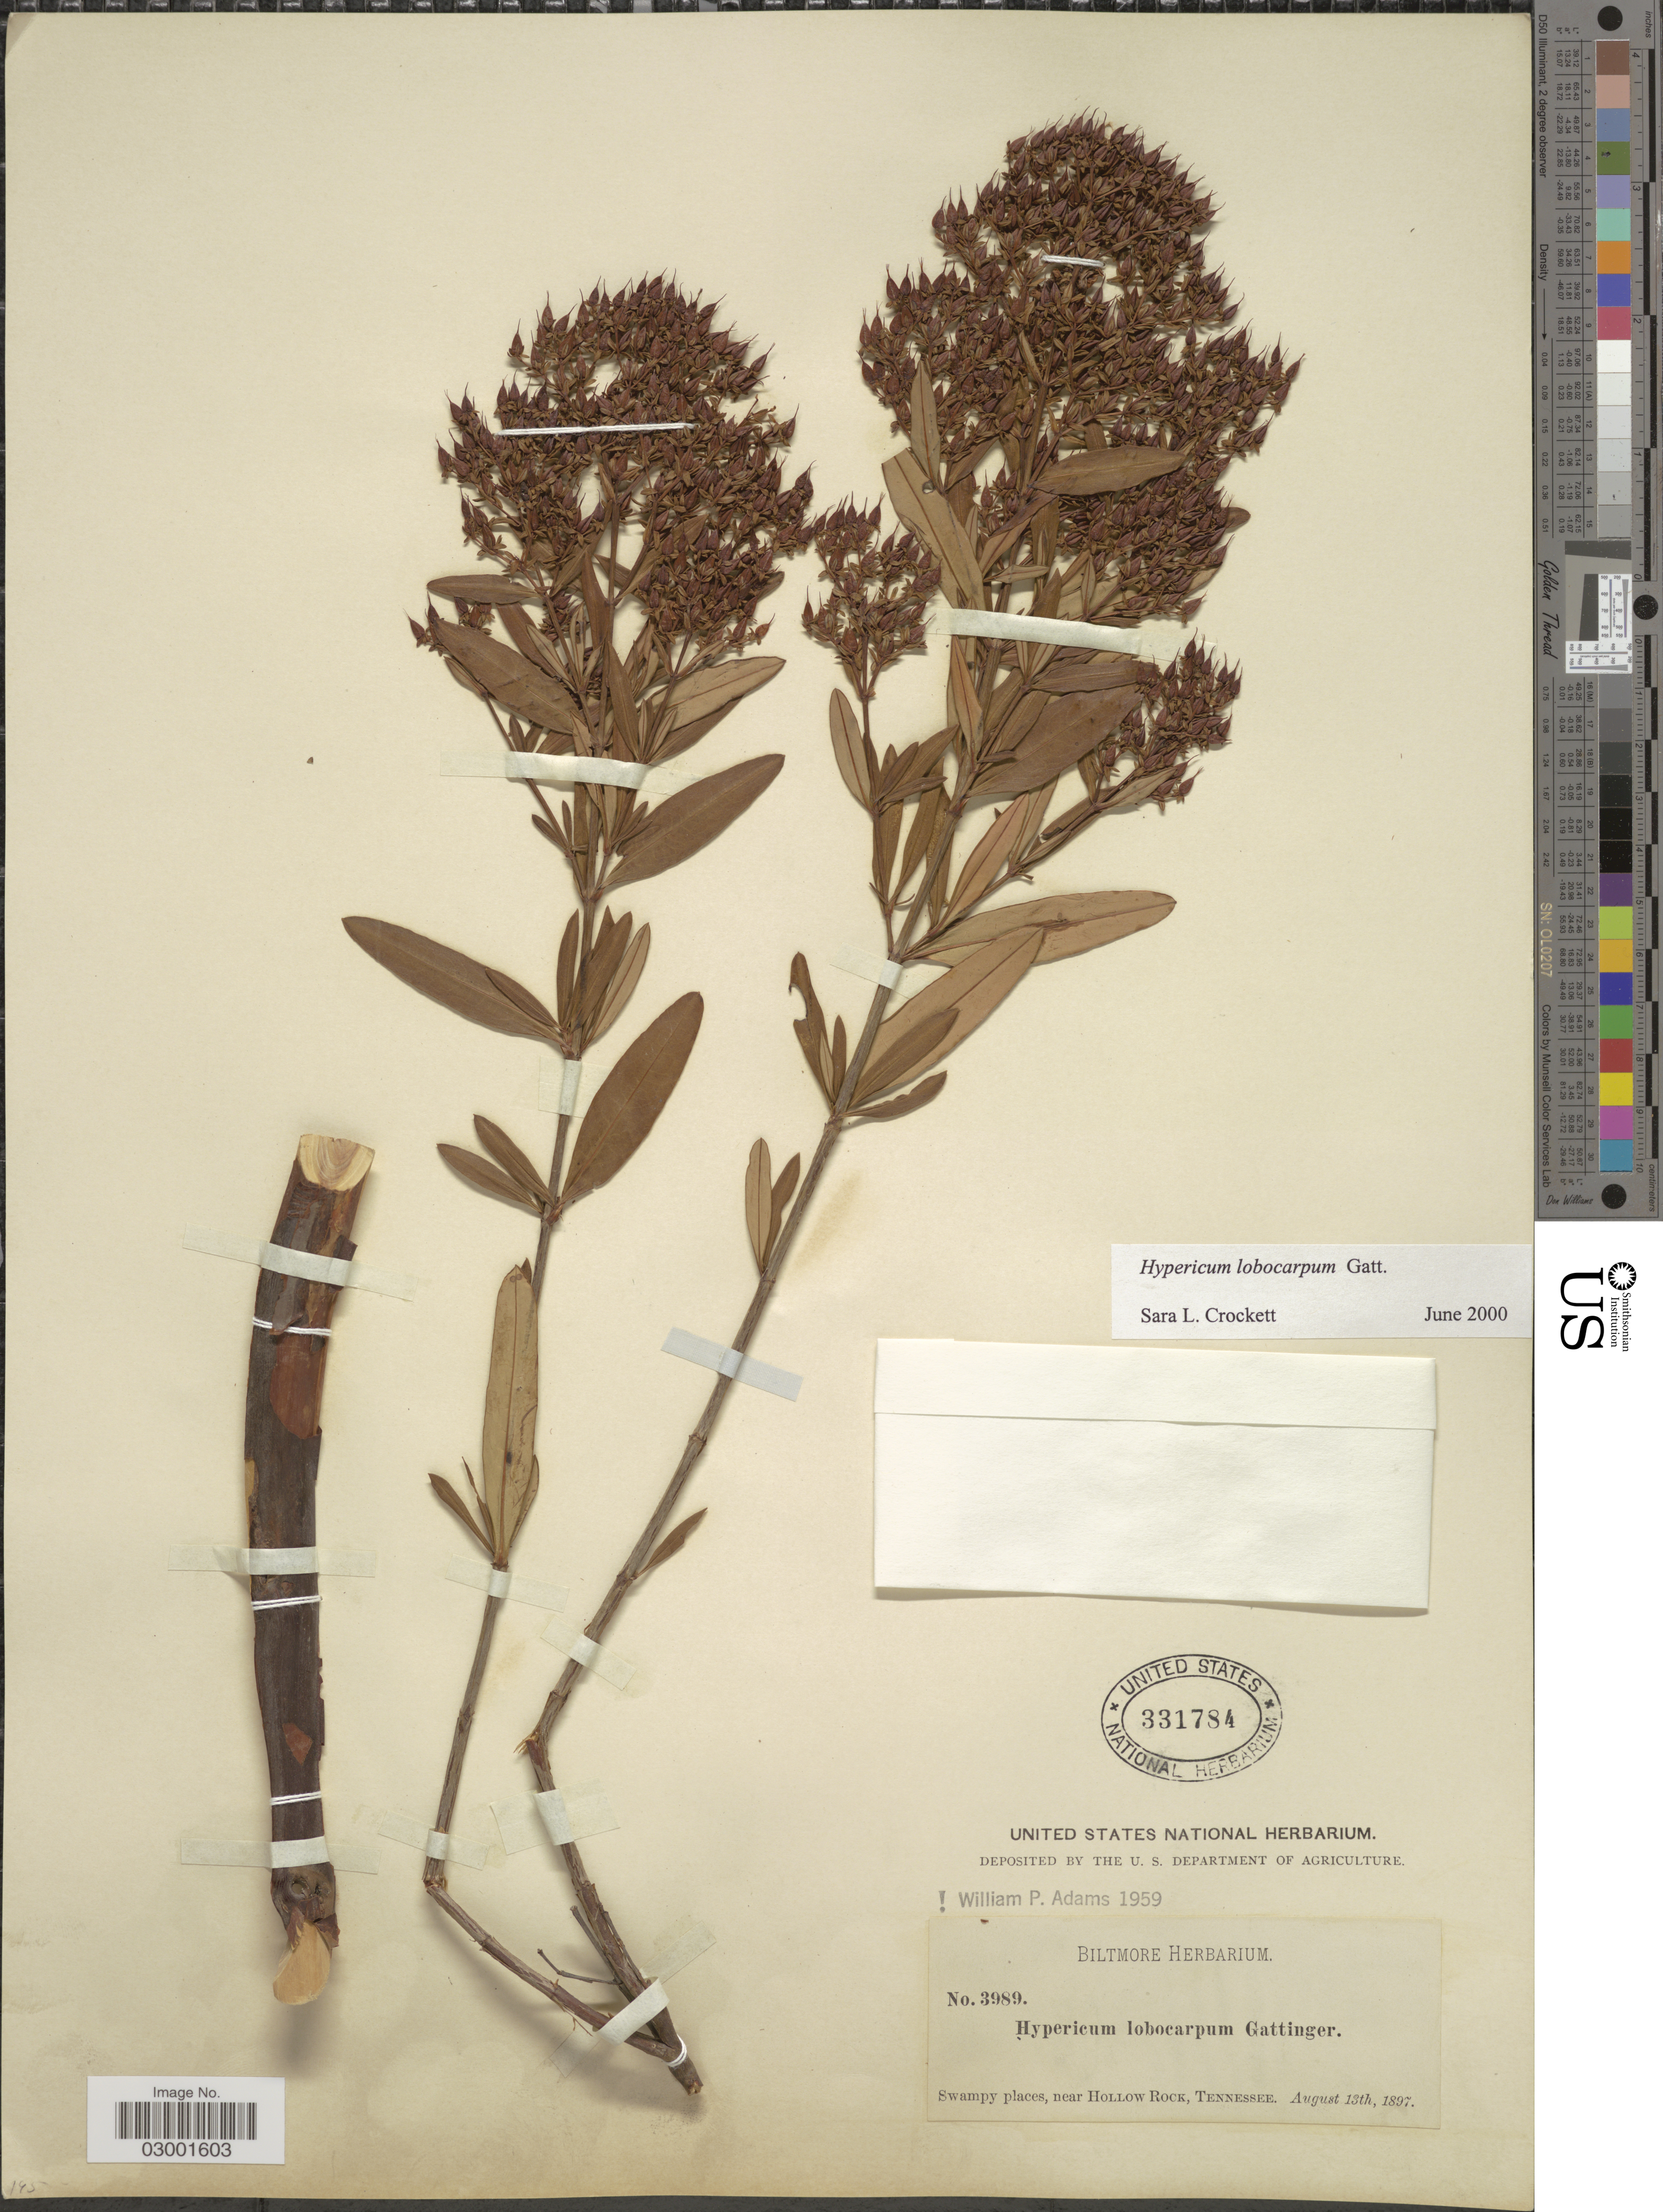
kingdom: Plantae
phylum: Tracheophyta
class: Magnoliopsida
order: Malpighiales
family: Hypericaceae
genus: Hypericum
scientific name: Hypericum lobocarpum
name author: Gatt.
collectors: ex herb. Biltmore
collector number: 3989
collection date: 1897-08-13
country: United States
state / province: Tennessee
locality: Swampy places, near Hollow Rock.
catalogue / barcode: US 331784